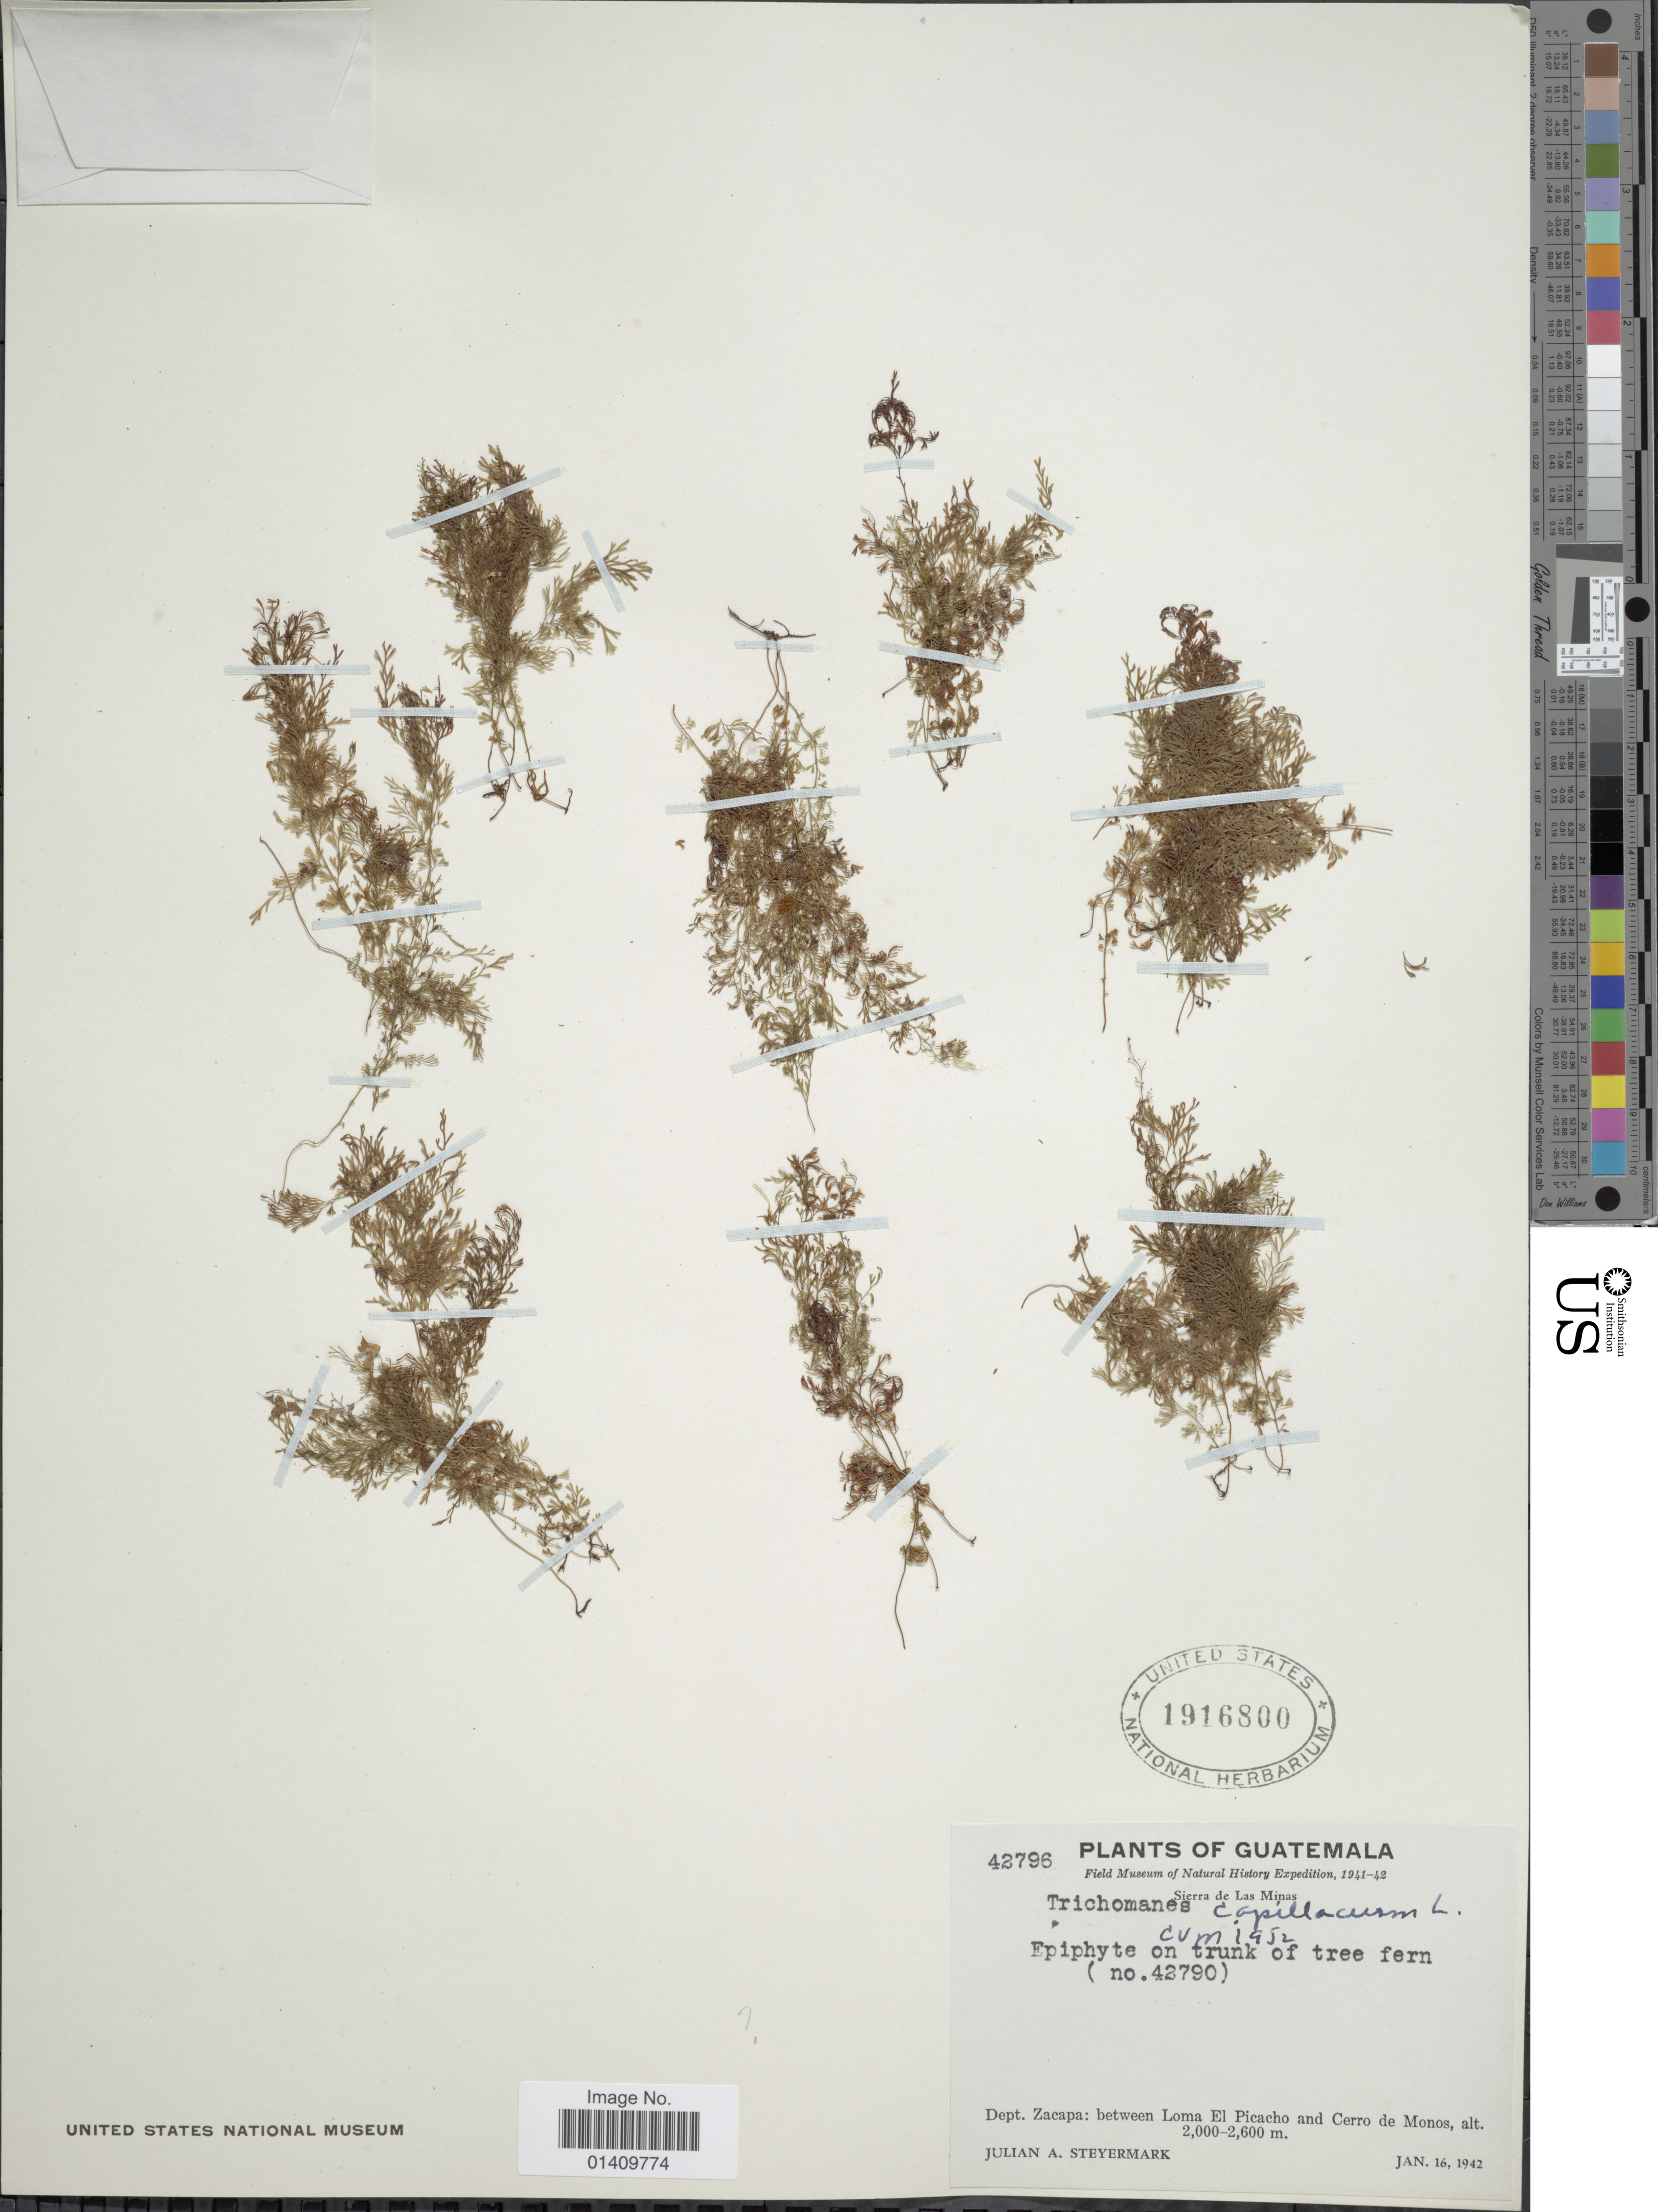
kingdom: Plantae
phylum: Tracheophyta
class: Polypodiopsida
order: Hymenophyllales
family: Hymenophyllaceae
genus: Polyphlebium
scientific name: Polyphlebium capillaceum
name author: (L.) Ebihara & Dubuisson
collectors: J. Steyermark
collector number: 42796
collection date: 1942-01-16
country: Guatemala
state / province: Zacapa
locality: Sierra de Las Minas, Dept. Zacapa between Loma el Picacho and Cerro de Monos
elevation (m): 2000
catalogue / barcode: US 1916800